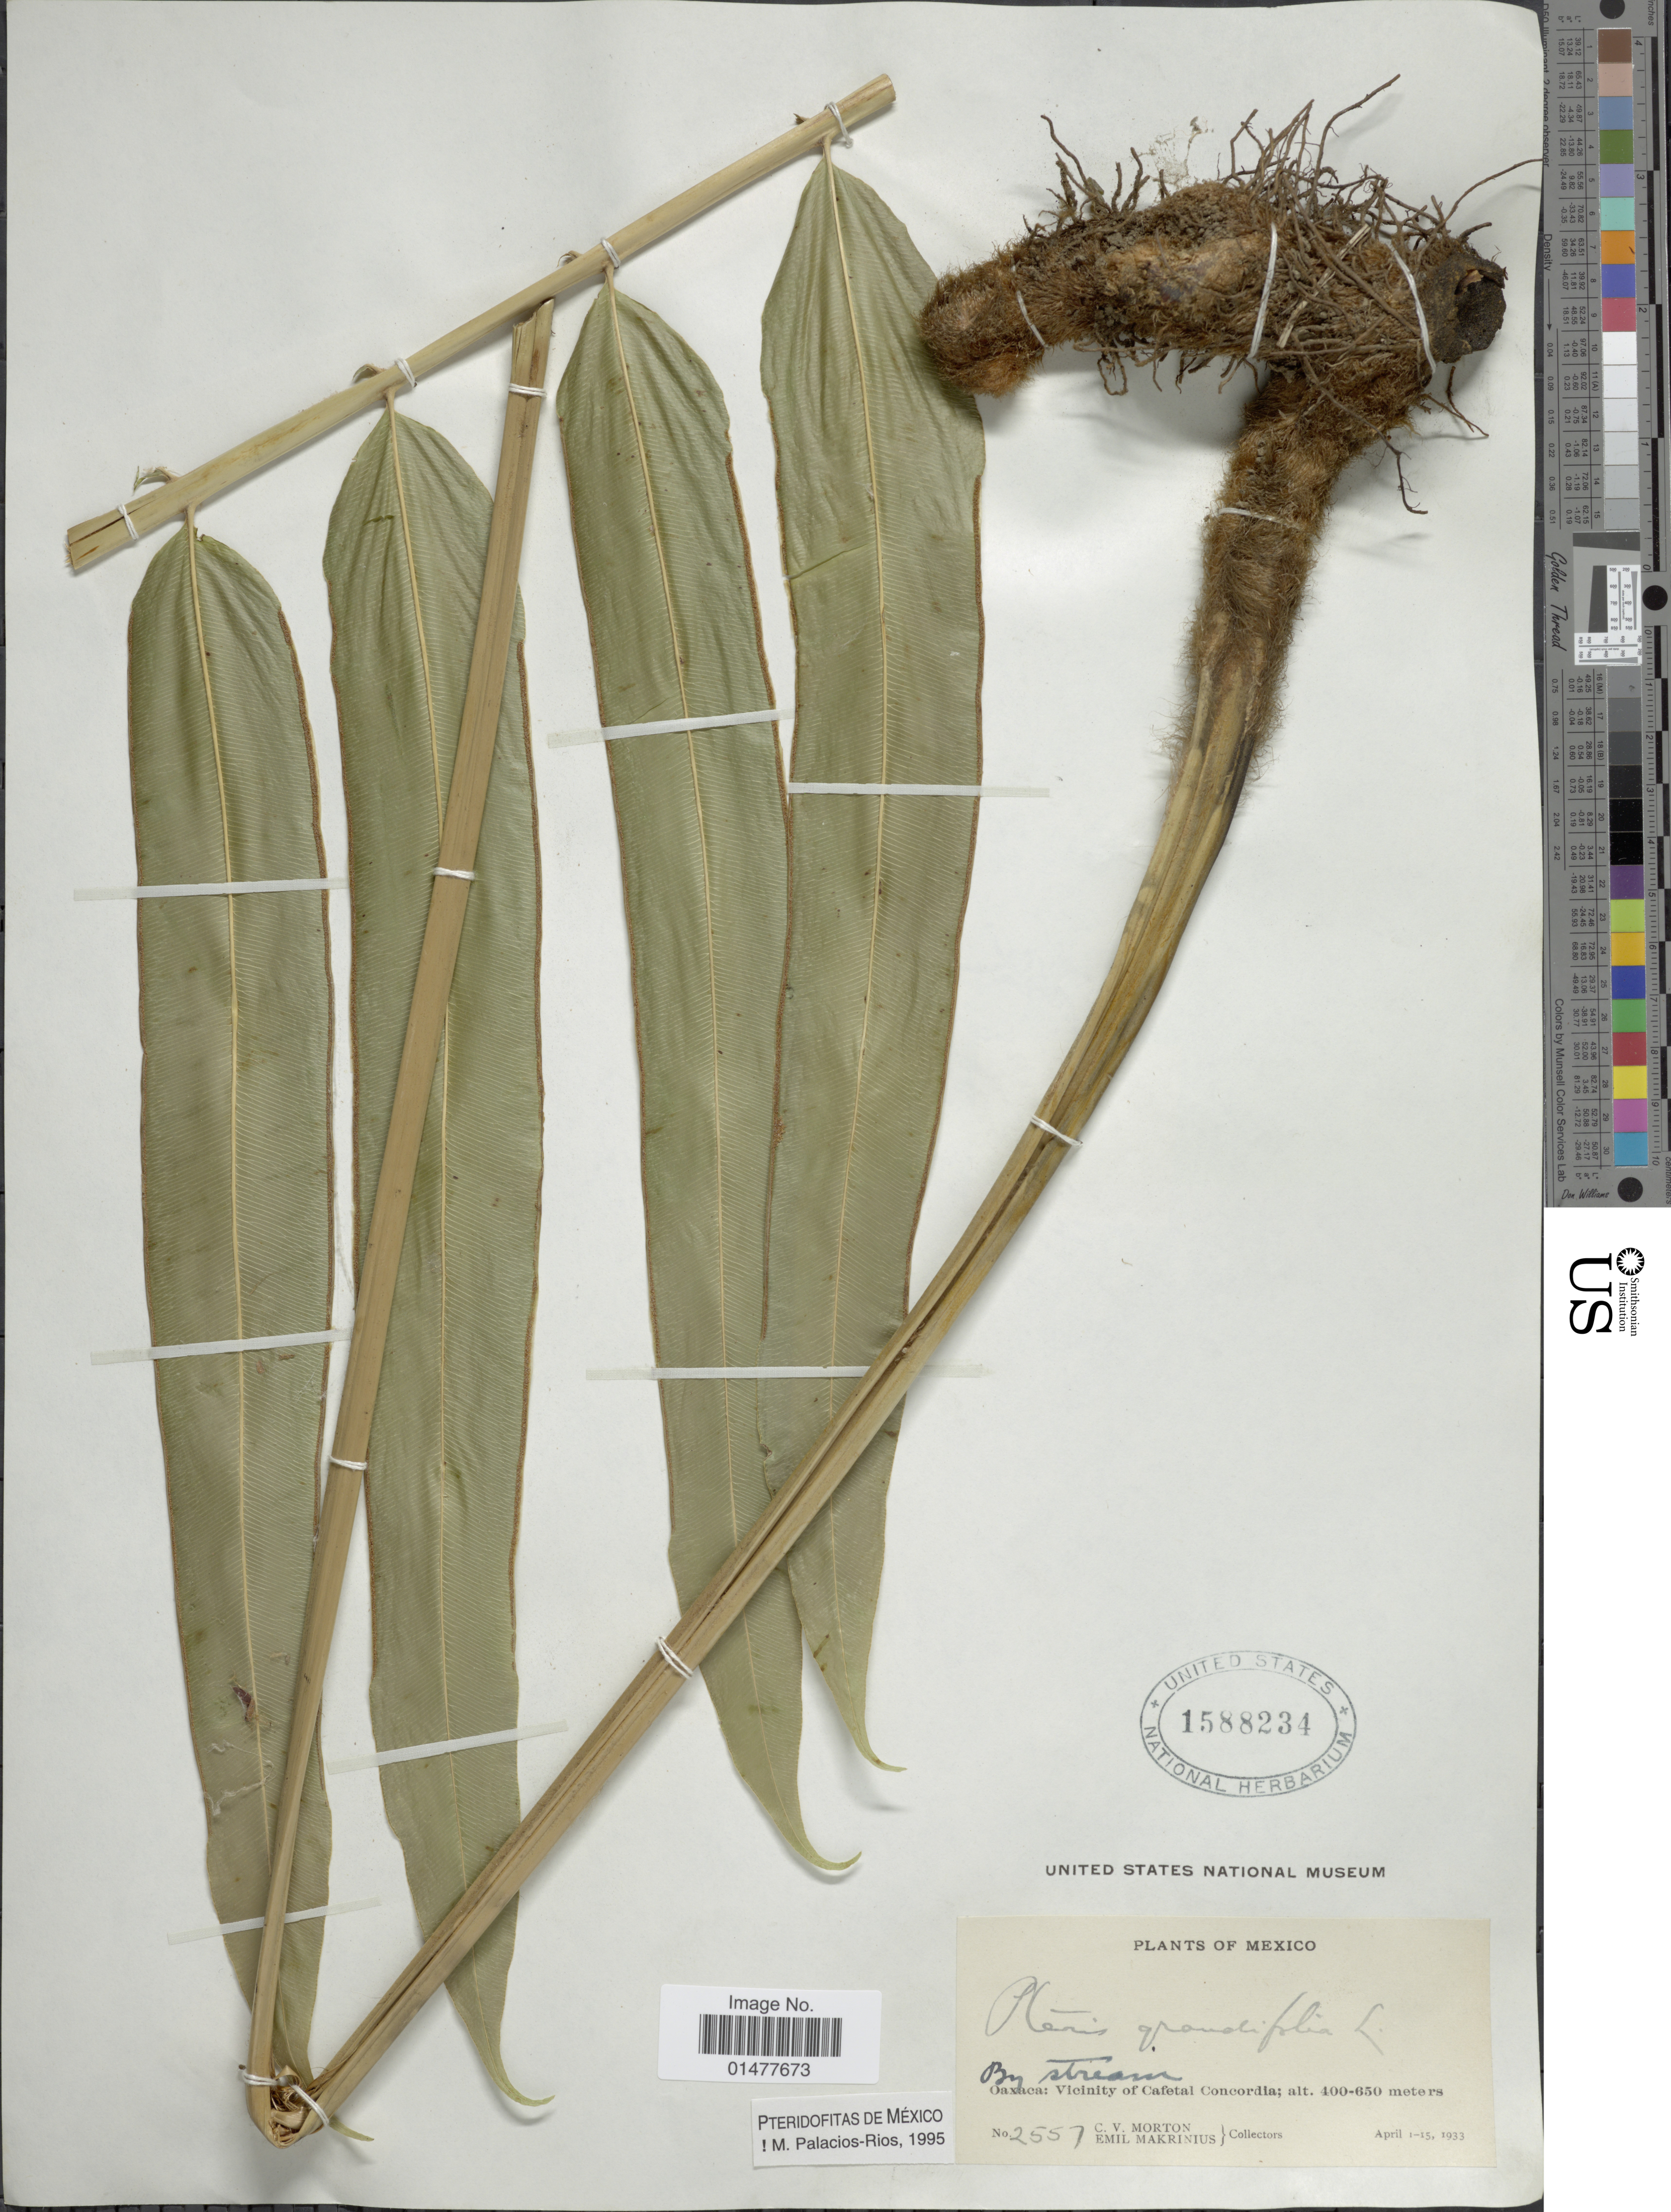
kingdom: Plantae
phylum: Tracheophyta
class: Polypodiopsida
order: Polypodiales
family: Pteridaceae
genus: Pteris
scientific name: Pteris grandifolia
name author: L.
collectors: C. V. Morton & E. Makrinius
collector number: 2557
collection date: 1933-04-01/1933-04-15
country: Mexico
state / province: Oaxaca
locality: By stream, vicinity of Cafetal Concordia.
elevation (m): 400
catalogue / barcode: US 1588234